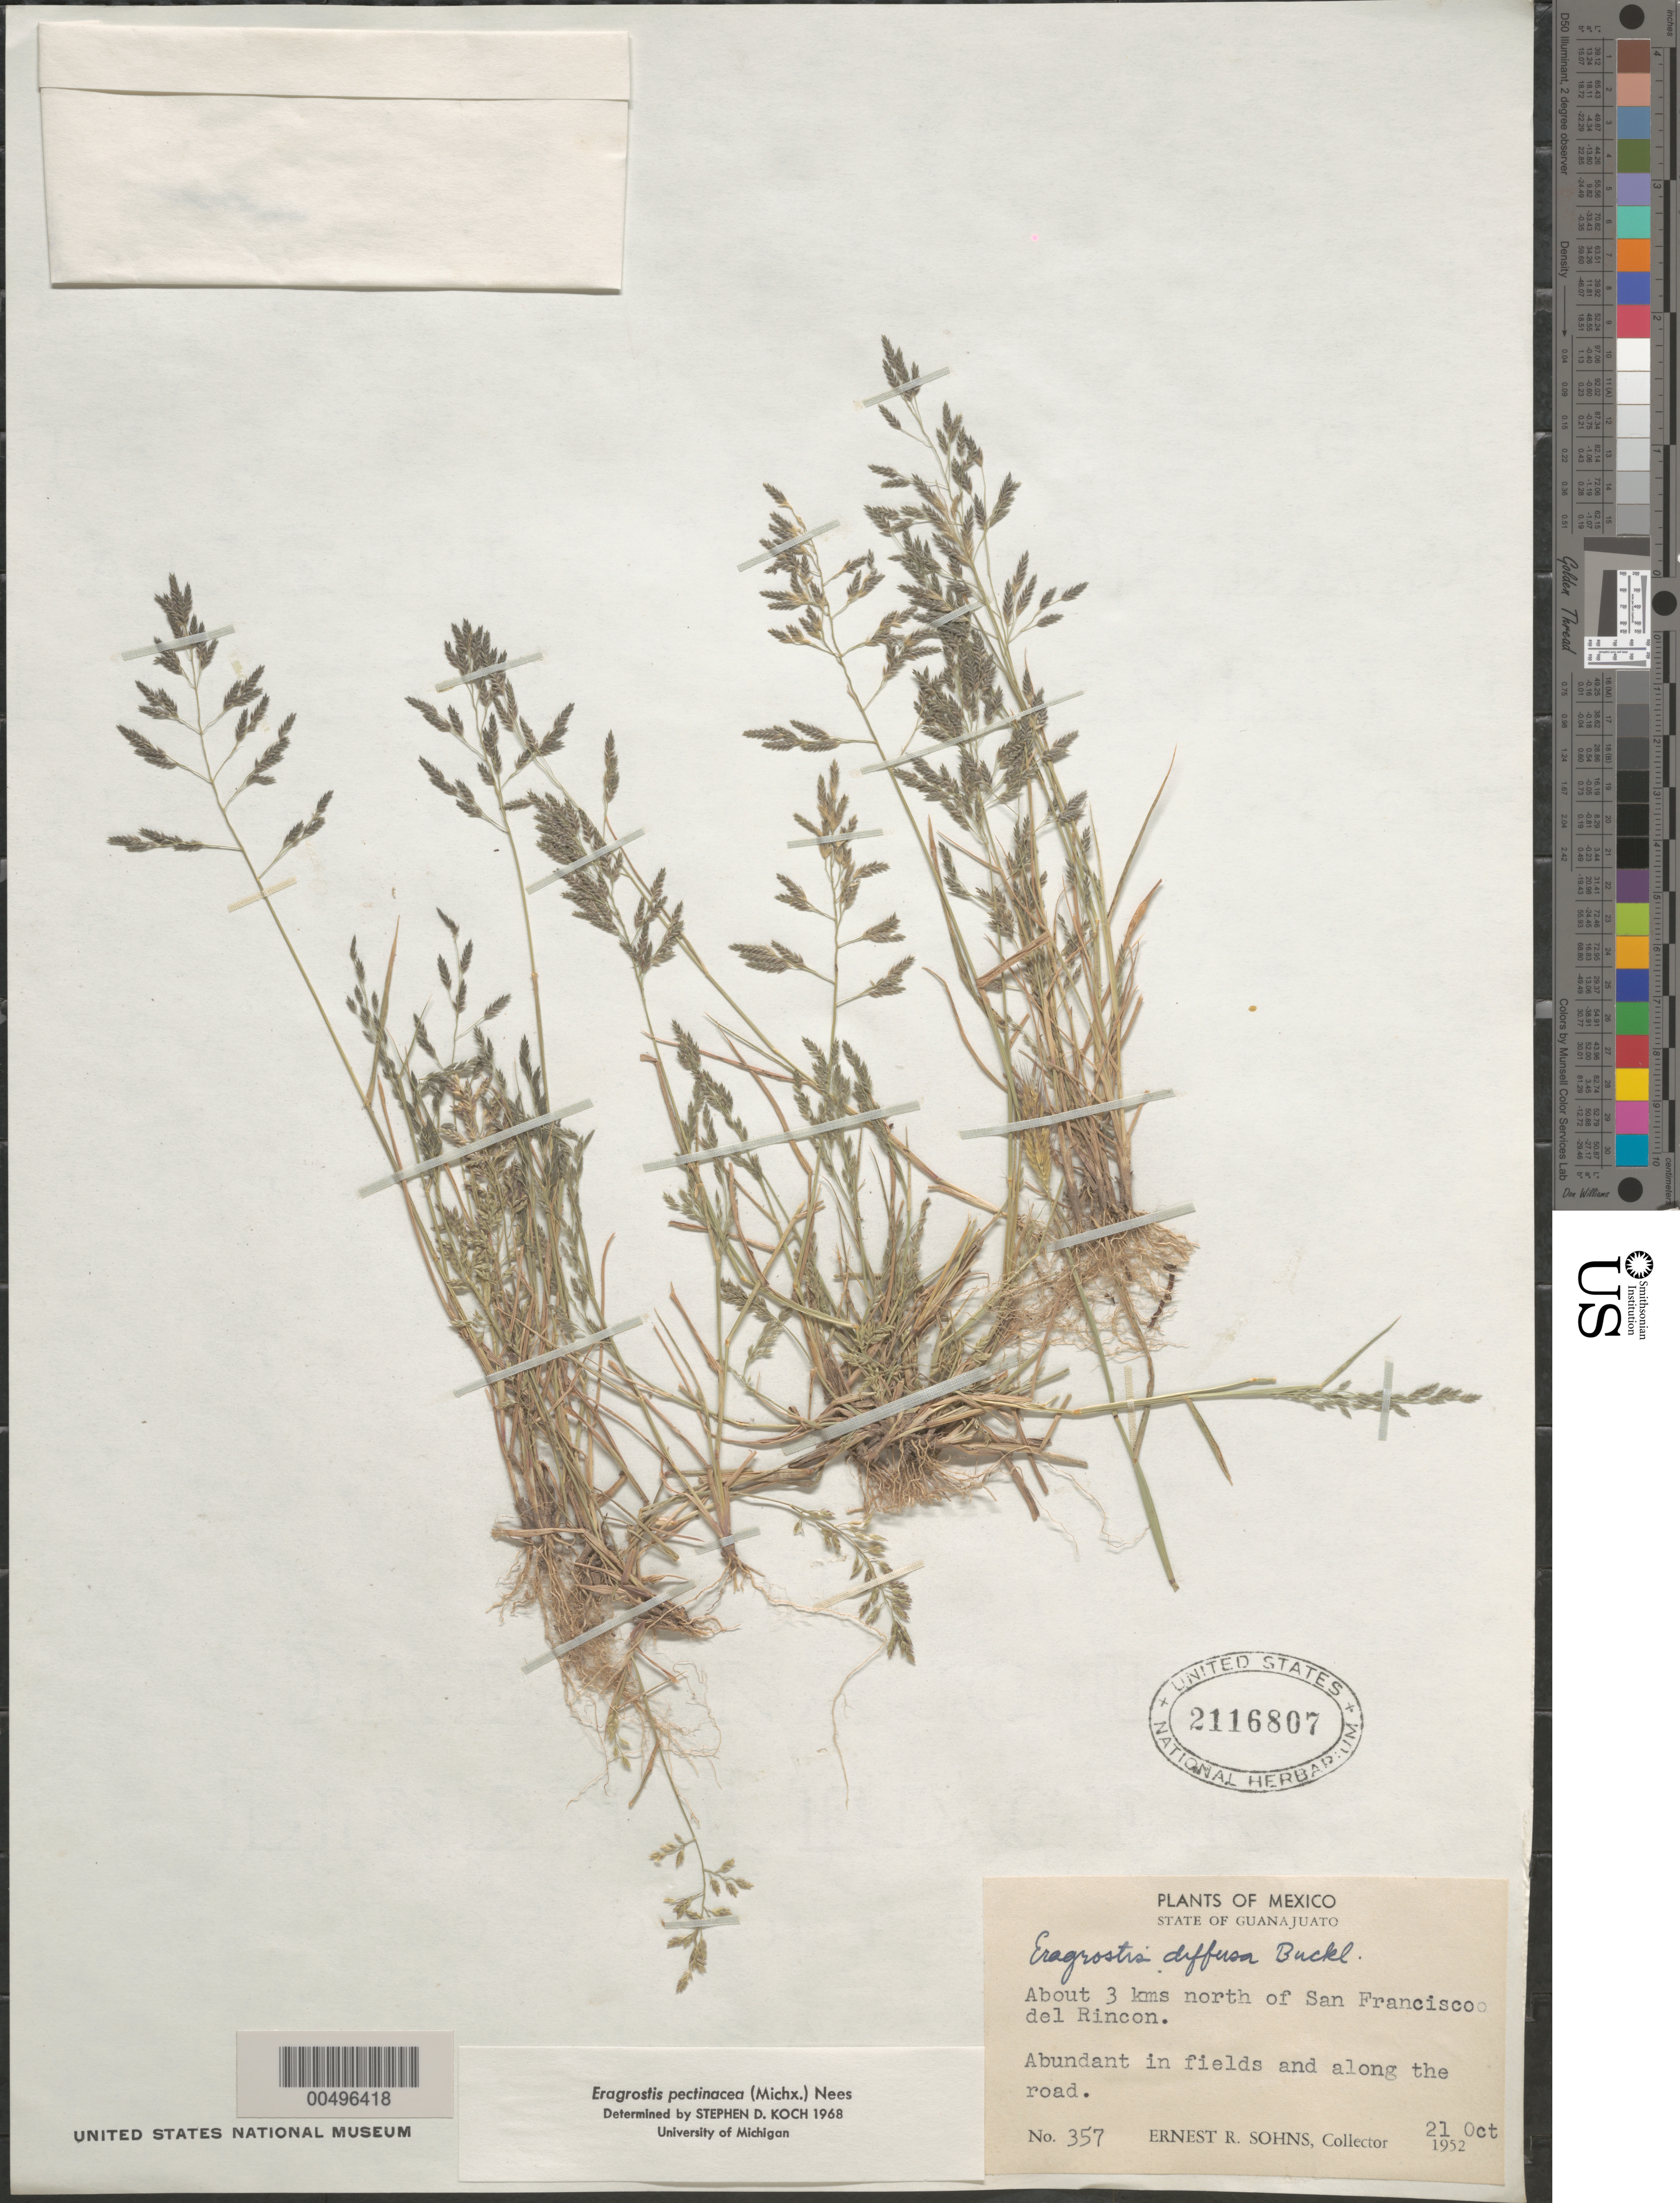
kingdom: Plantae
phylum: Tracheophyta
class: Liliopsida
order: Poales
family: Poaceae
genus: Eragrostis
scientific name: Eragrostis pectinacea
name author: (Michx.) Nees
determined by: Koch, S. D.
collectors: E. R. Sohns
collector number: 357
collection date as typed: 21 Oct 1952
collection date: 1952-10-21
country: Mexico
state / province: Guanajuato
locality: About 3 km N of San Francisco del Rincon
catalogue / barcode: US 2116807